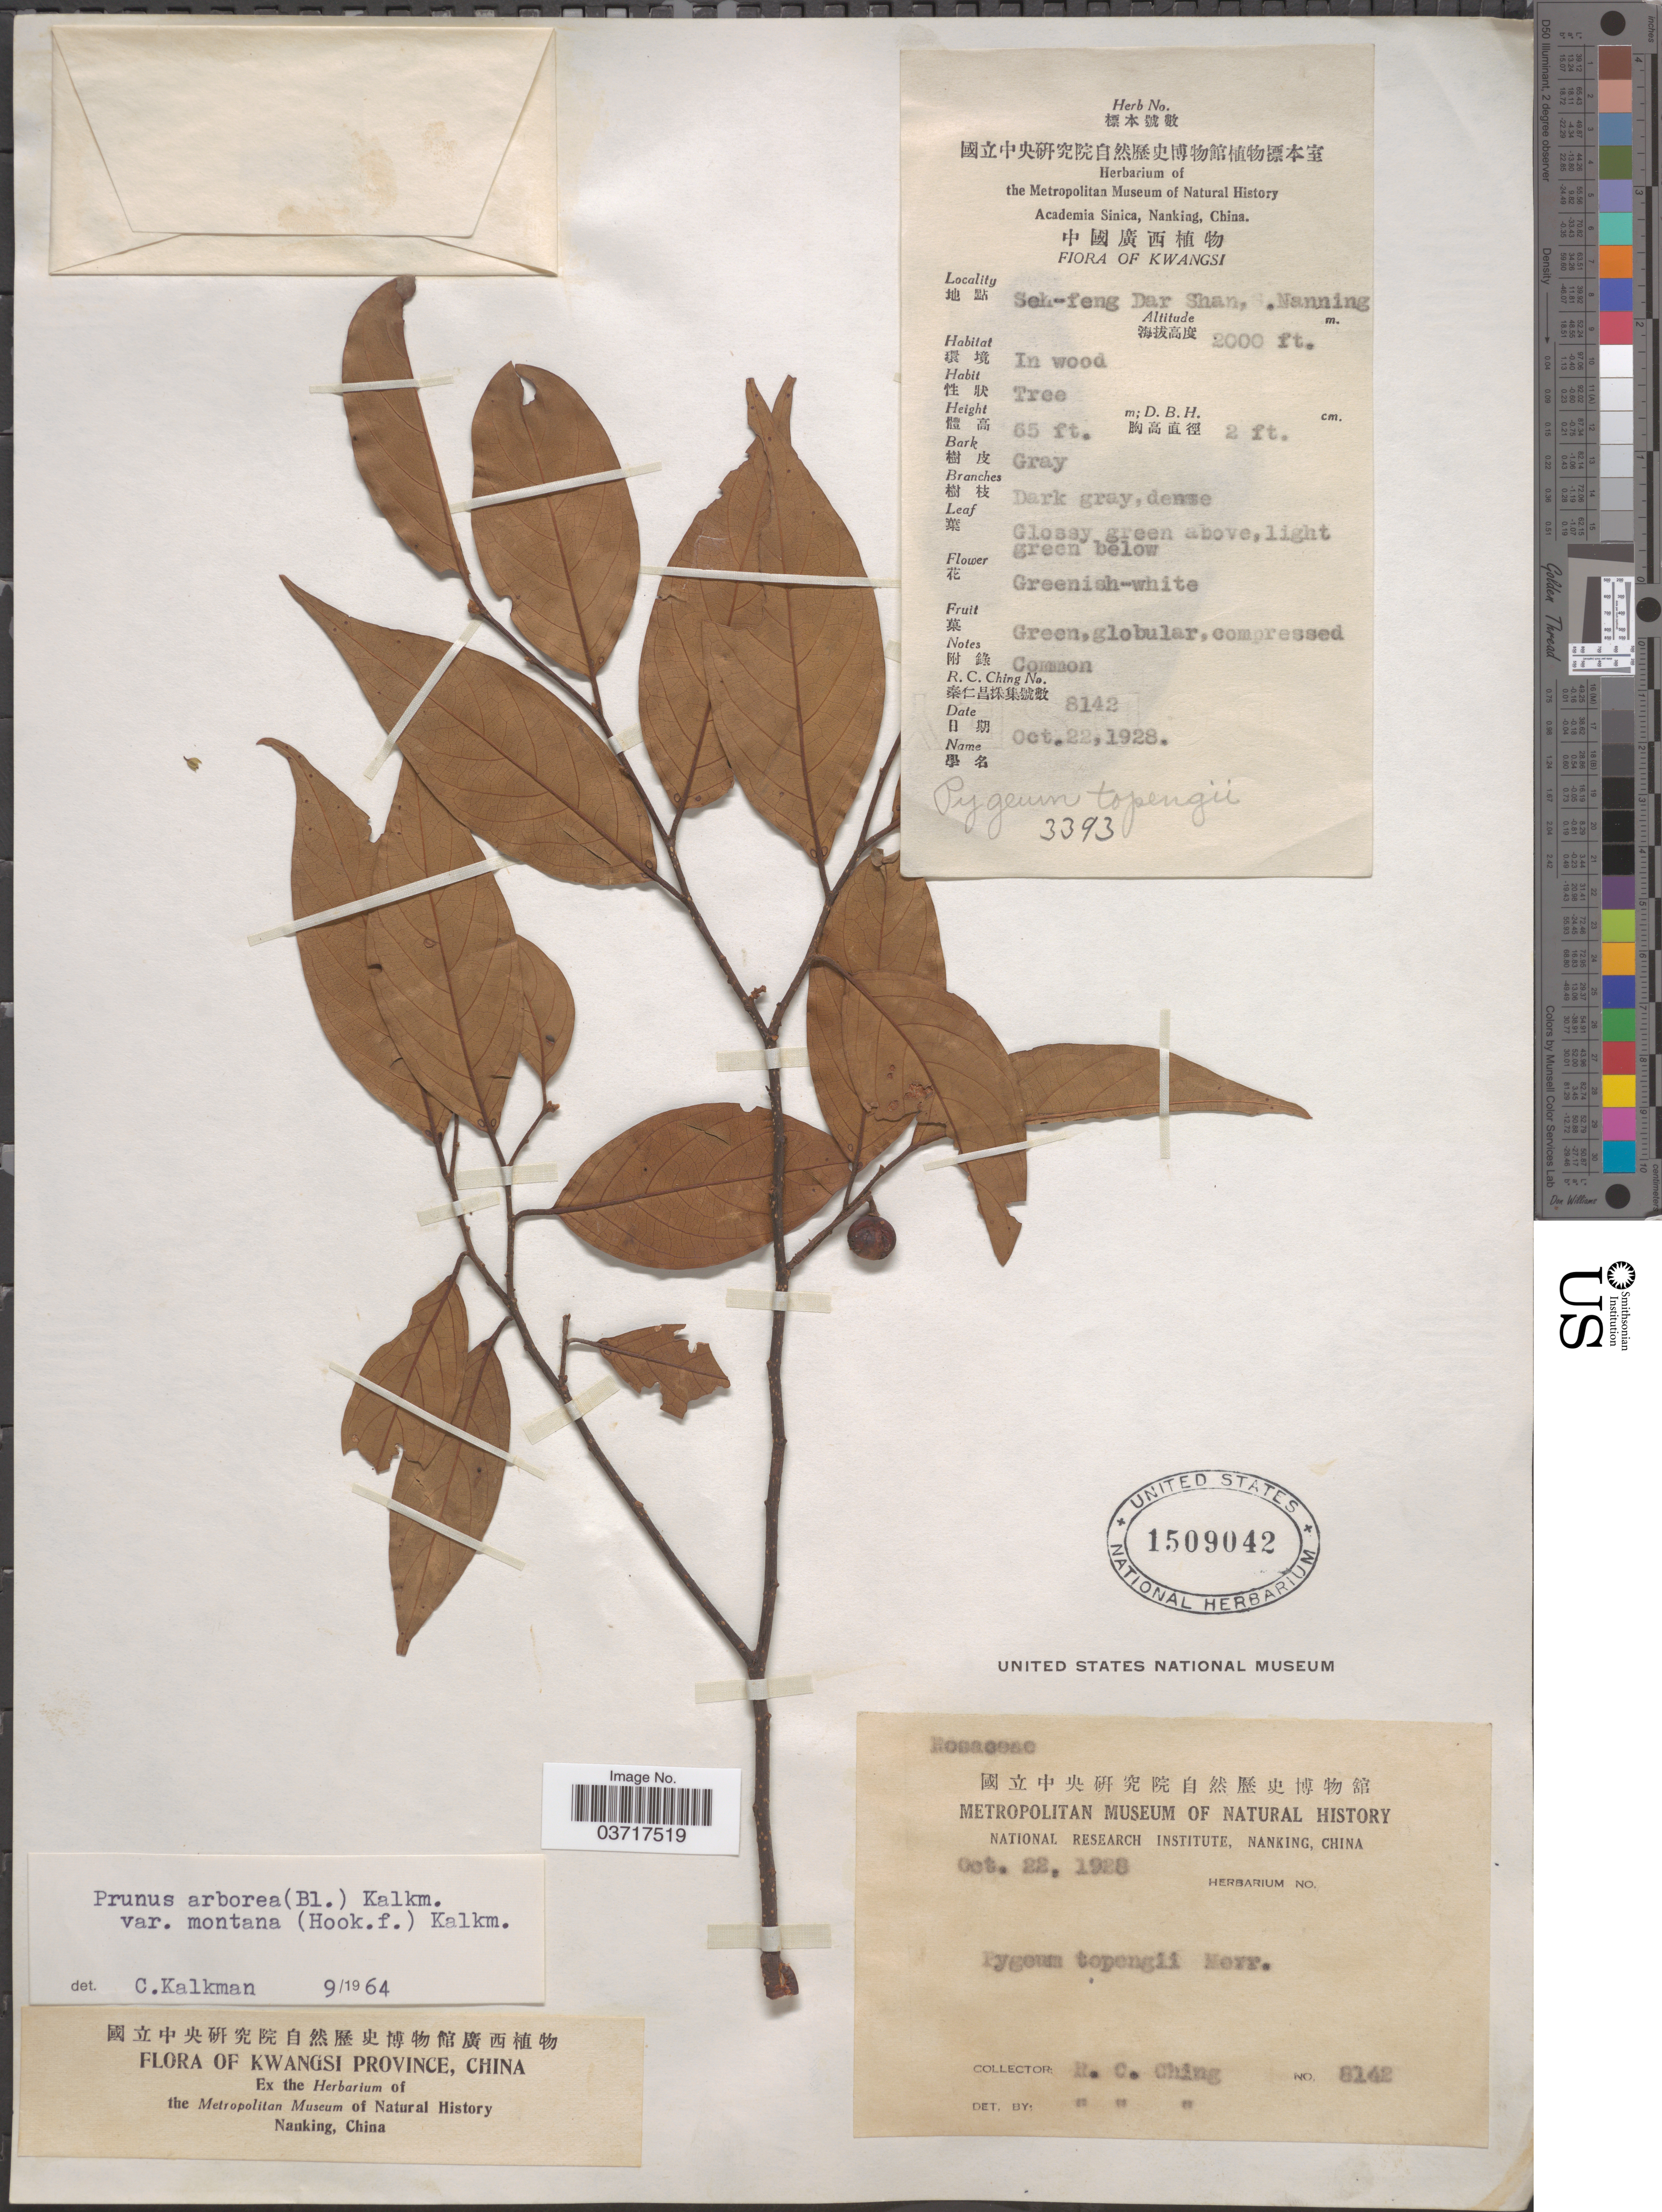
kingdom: Plantae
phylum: Tracheophyta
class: Magnoliopsida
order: Rosales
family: Rosaceae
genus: Prunus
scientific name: Prunus arborea var. montana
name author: (Hook. f.) Kalkman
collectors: R. C. Ching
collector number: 8142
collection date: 1928-10-22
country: China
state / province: Guangxi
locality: Kwangsi Province. Seh-feng Dar Shan, S. Nanning.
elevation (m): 610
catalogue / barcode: US 1509042